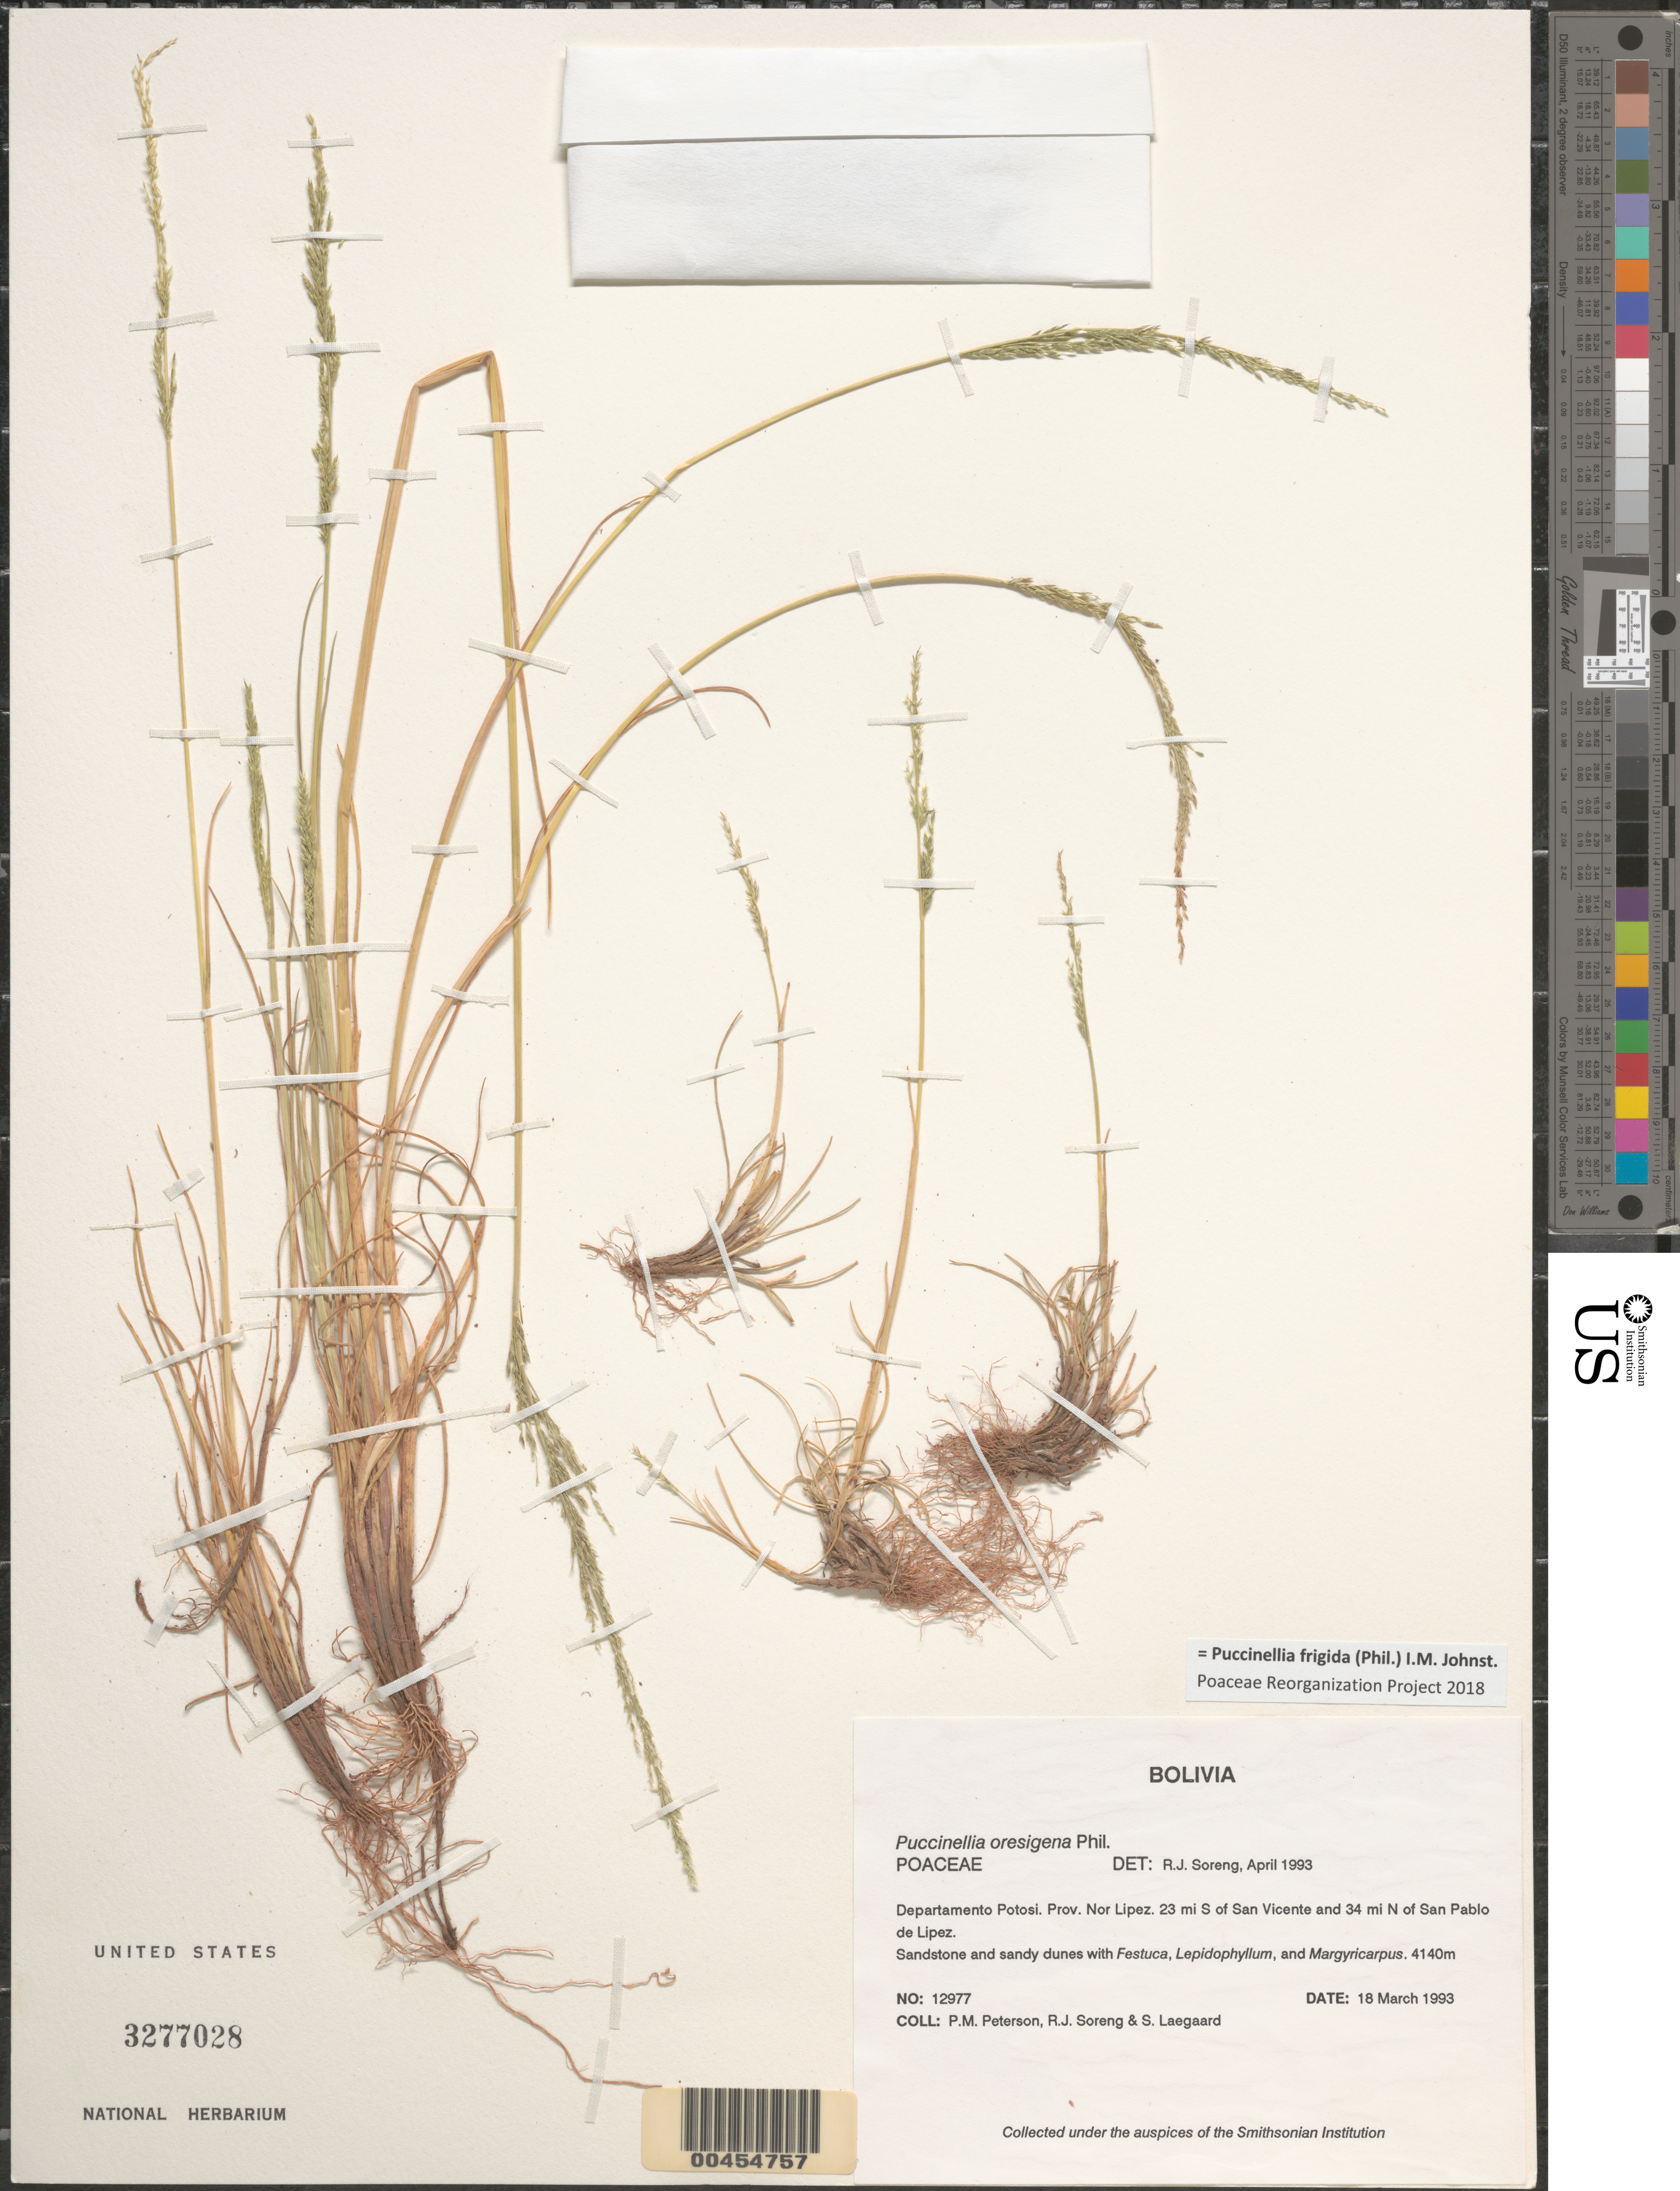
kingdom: Plantae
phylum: Tracheophyta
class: Liliopsida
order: Poales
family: Poaceae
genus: Puccinellia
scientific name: Puccinellia frigida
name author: (Phil.) I.M. Johnst.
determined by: Poaceae Reorganization Project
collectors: P. M. Peterson, R. J. Soreng & S. Lægaard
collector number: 12977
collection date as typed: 18 Mar 1993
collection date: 1993-03-18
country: Bolivia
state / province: Potosí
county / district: Nor Lípez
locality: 14 mi S of San Vicente and 43 mi N of San Pablo de Lipez.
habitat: Sandstone and sandy dunes with Festuca, Lepidophyllum, and Margyricarpus.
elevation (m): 4140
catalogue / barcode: US 3277028